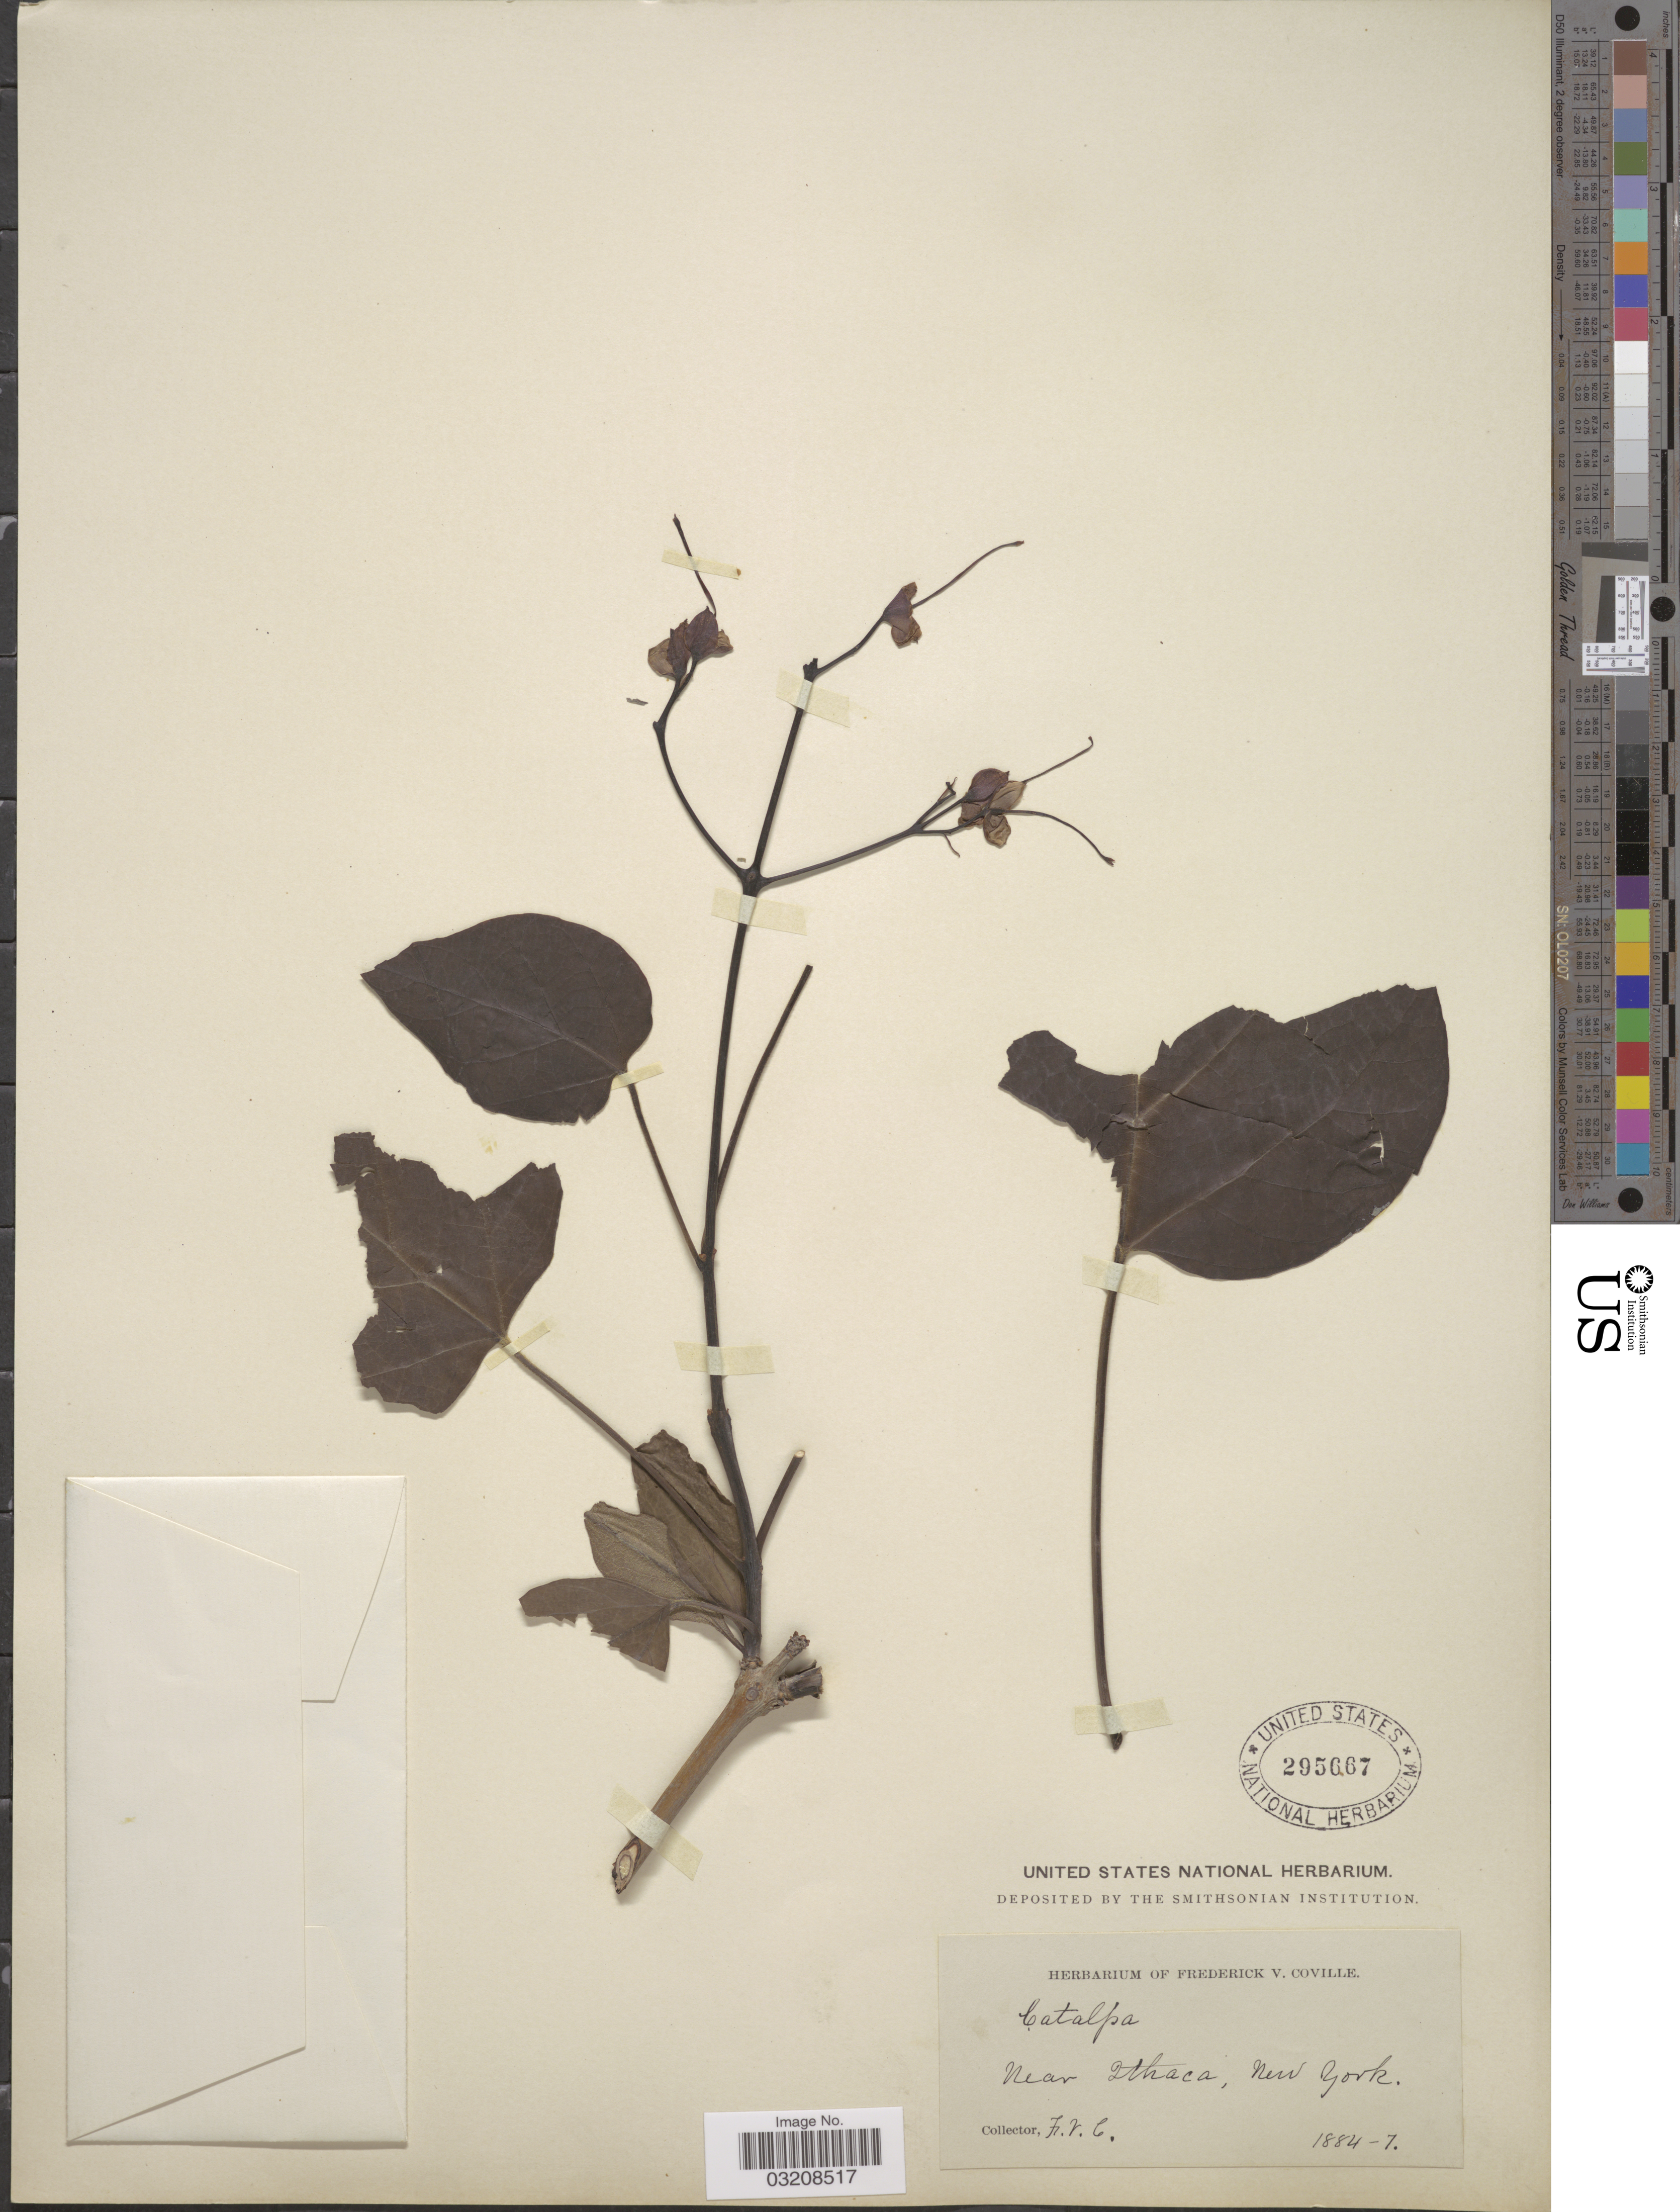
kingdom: Plantae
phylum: Tracheophyta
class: Magnoliopsida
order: Lamiales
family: Bignoniaceae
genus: Catalpa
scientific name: Catalpa bignonioides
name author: Walter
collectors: F. V. Coville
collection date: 1884/1887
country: United States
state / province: New York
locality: Near Ithaca.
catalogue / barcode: US 295667